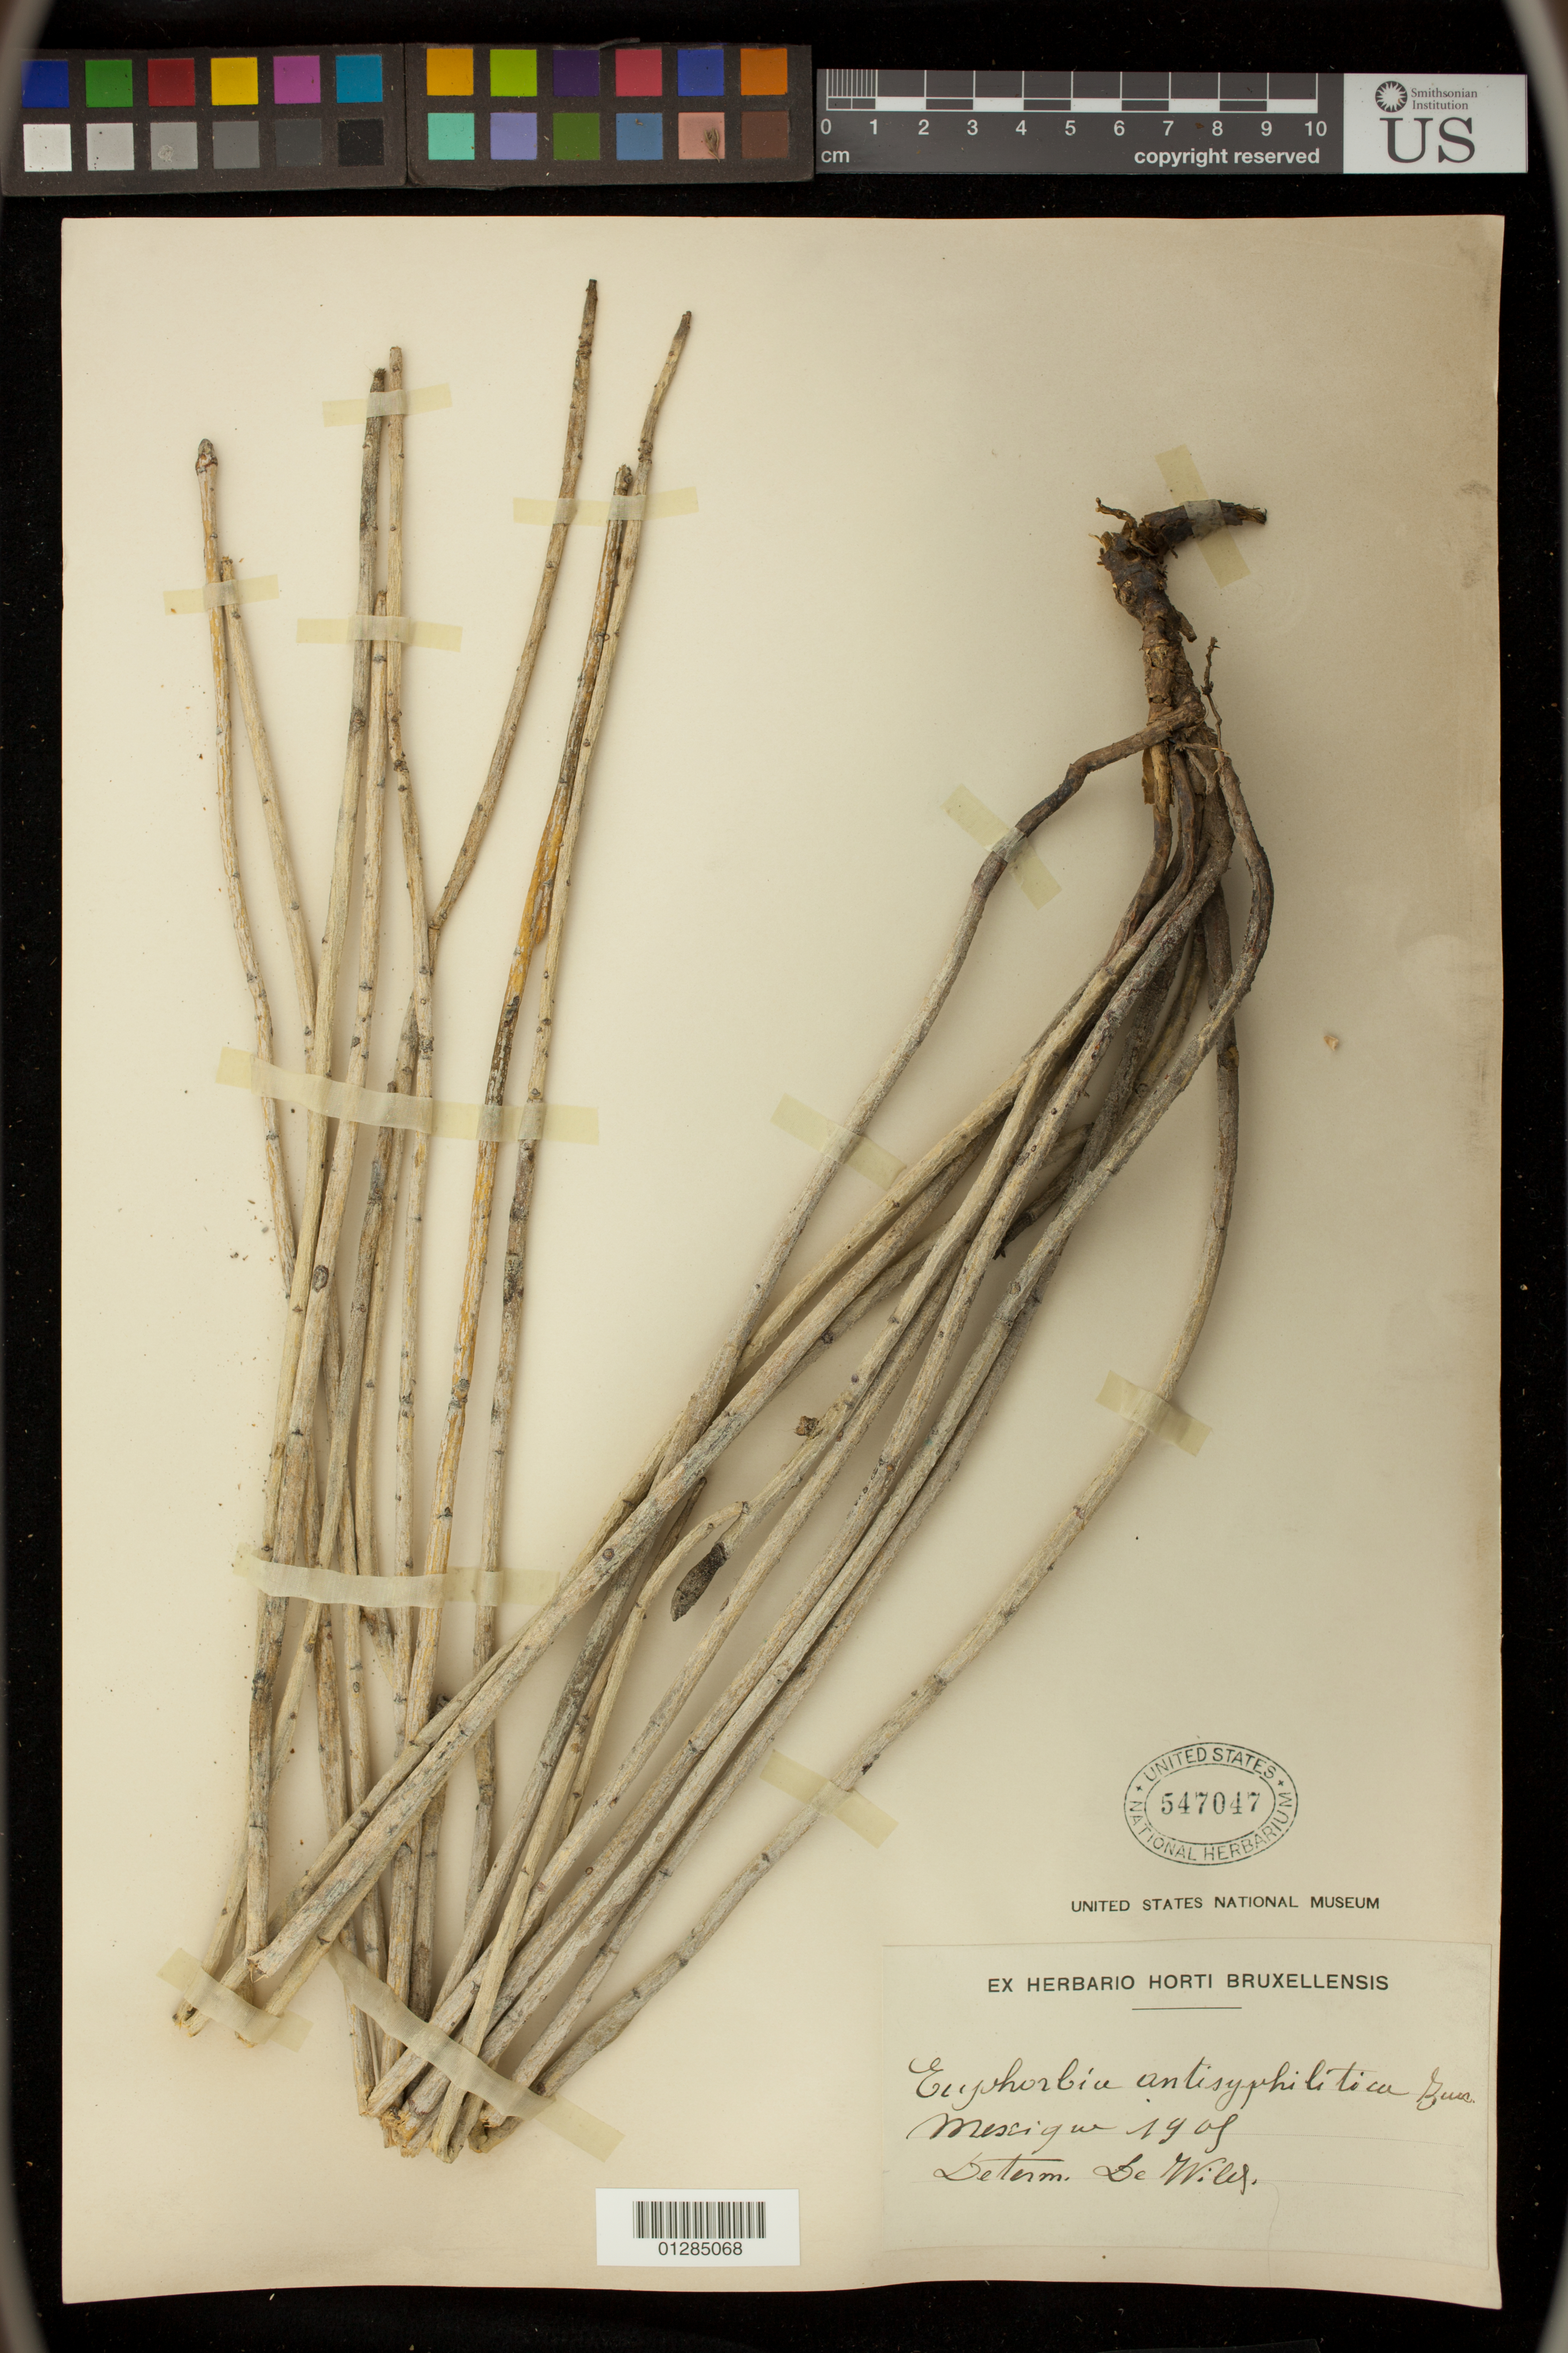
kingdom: Plantae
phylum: Tracheophyta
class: Magnoliopsida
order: Malpighiales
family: Euphorbiaceae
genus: Euphorbia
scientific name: Euphorbia antisyphilitica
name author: Zucc.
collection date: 1908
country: Mexico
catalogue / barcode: US 547047